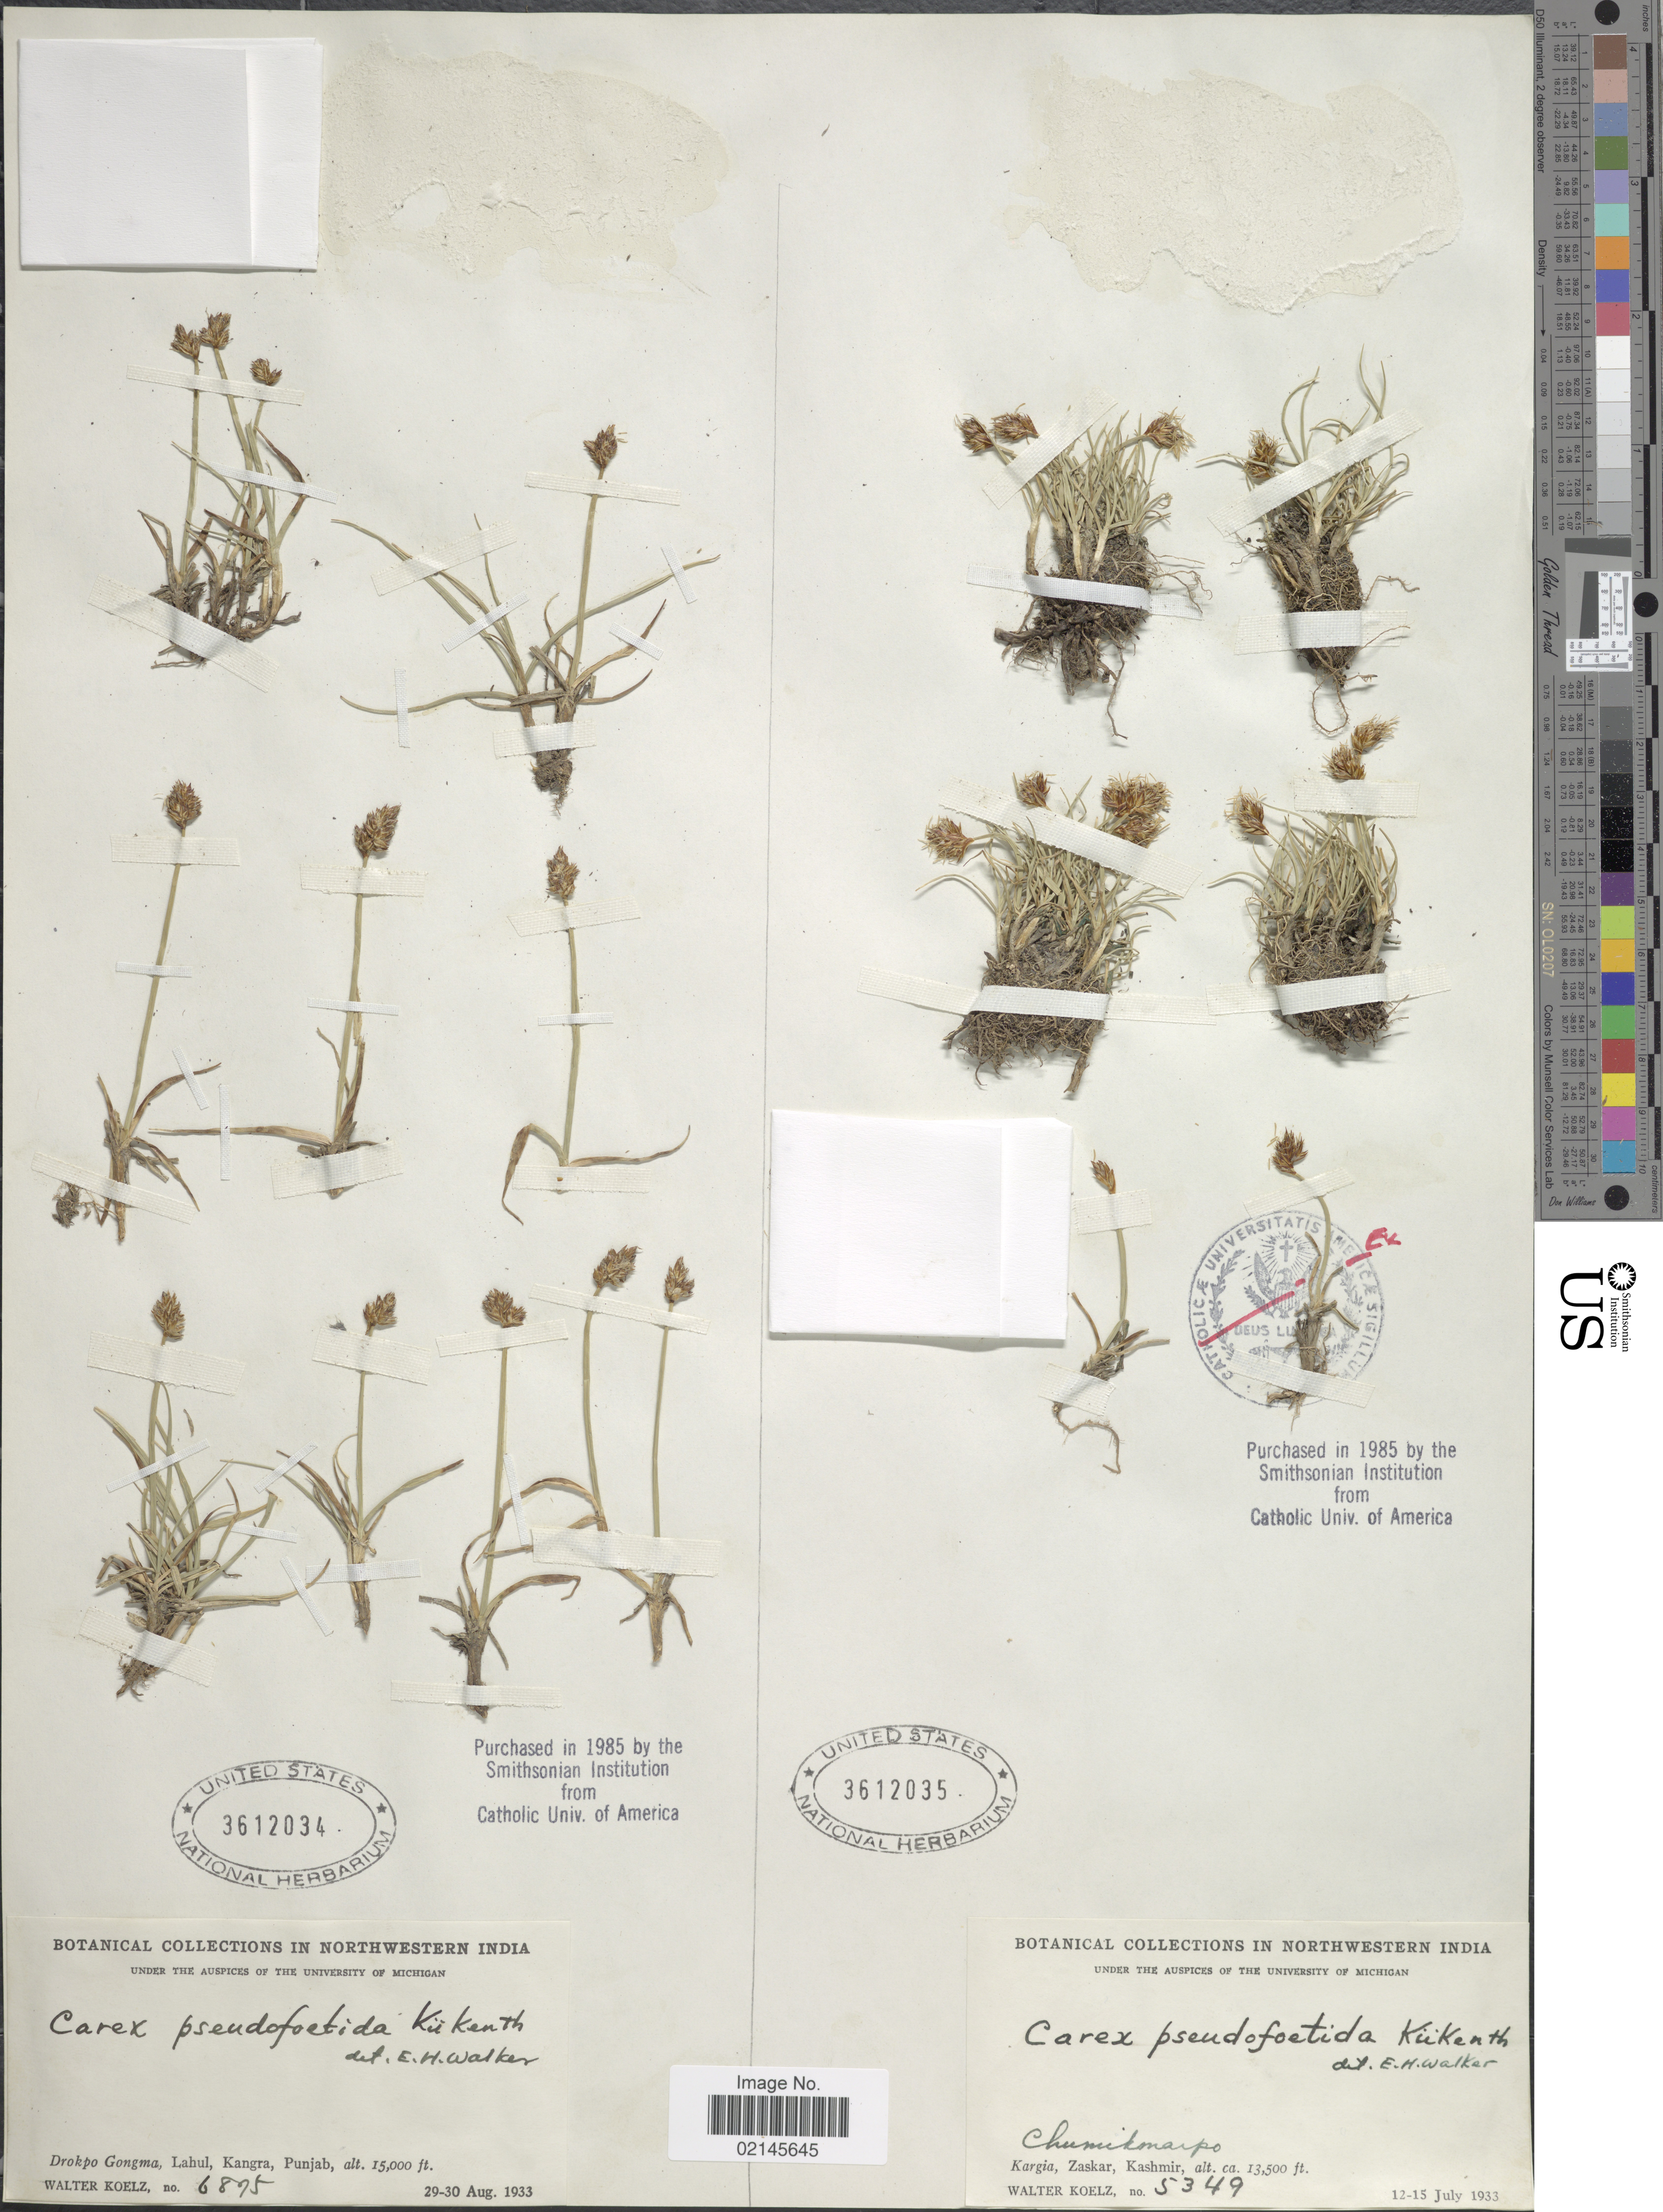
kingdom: Plantae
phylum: Tracheophyta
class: Liliopsida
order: Poales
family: Cyperaceae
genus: Carex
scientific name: Carex pseudofoetida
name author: Kük.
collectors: W. N. Koelz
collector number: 6875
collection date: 1933-08-29/1933-08-30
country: India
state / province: Punjab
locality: Northwestern India, Drokpo Gongma, Lahul, Kangra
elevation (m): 4572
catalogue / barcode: US 3612034